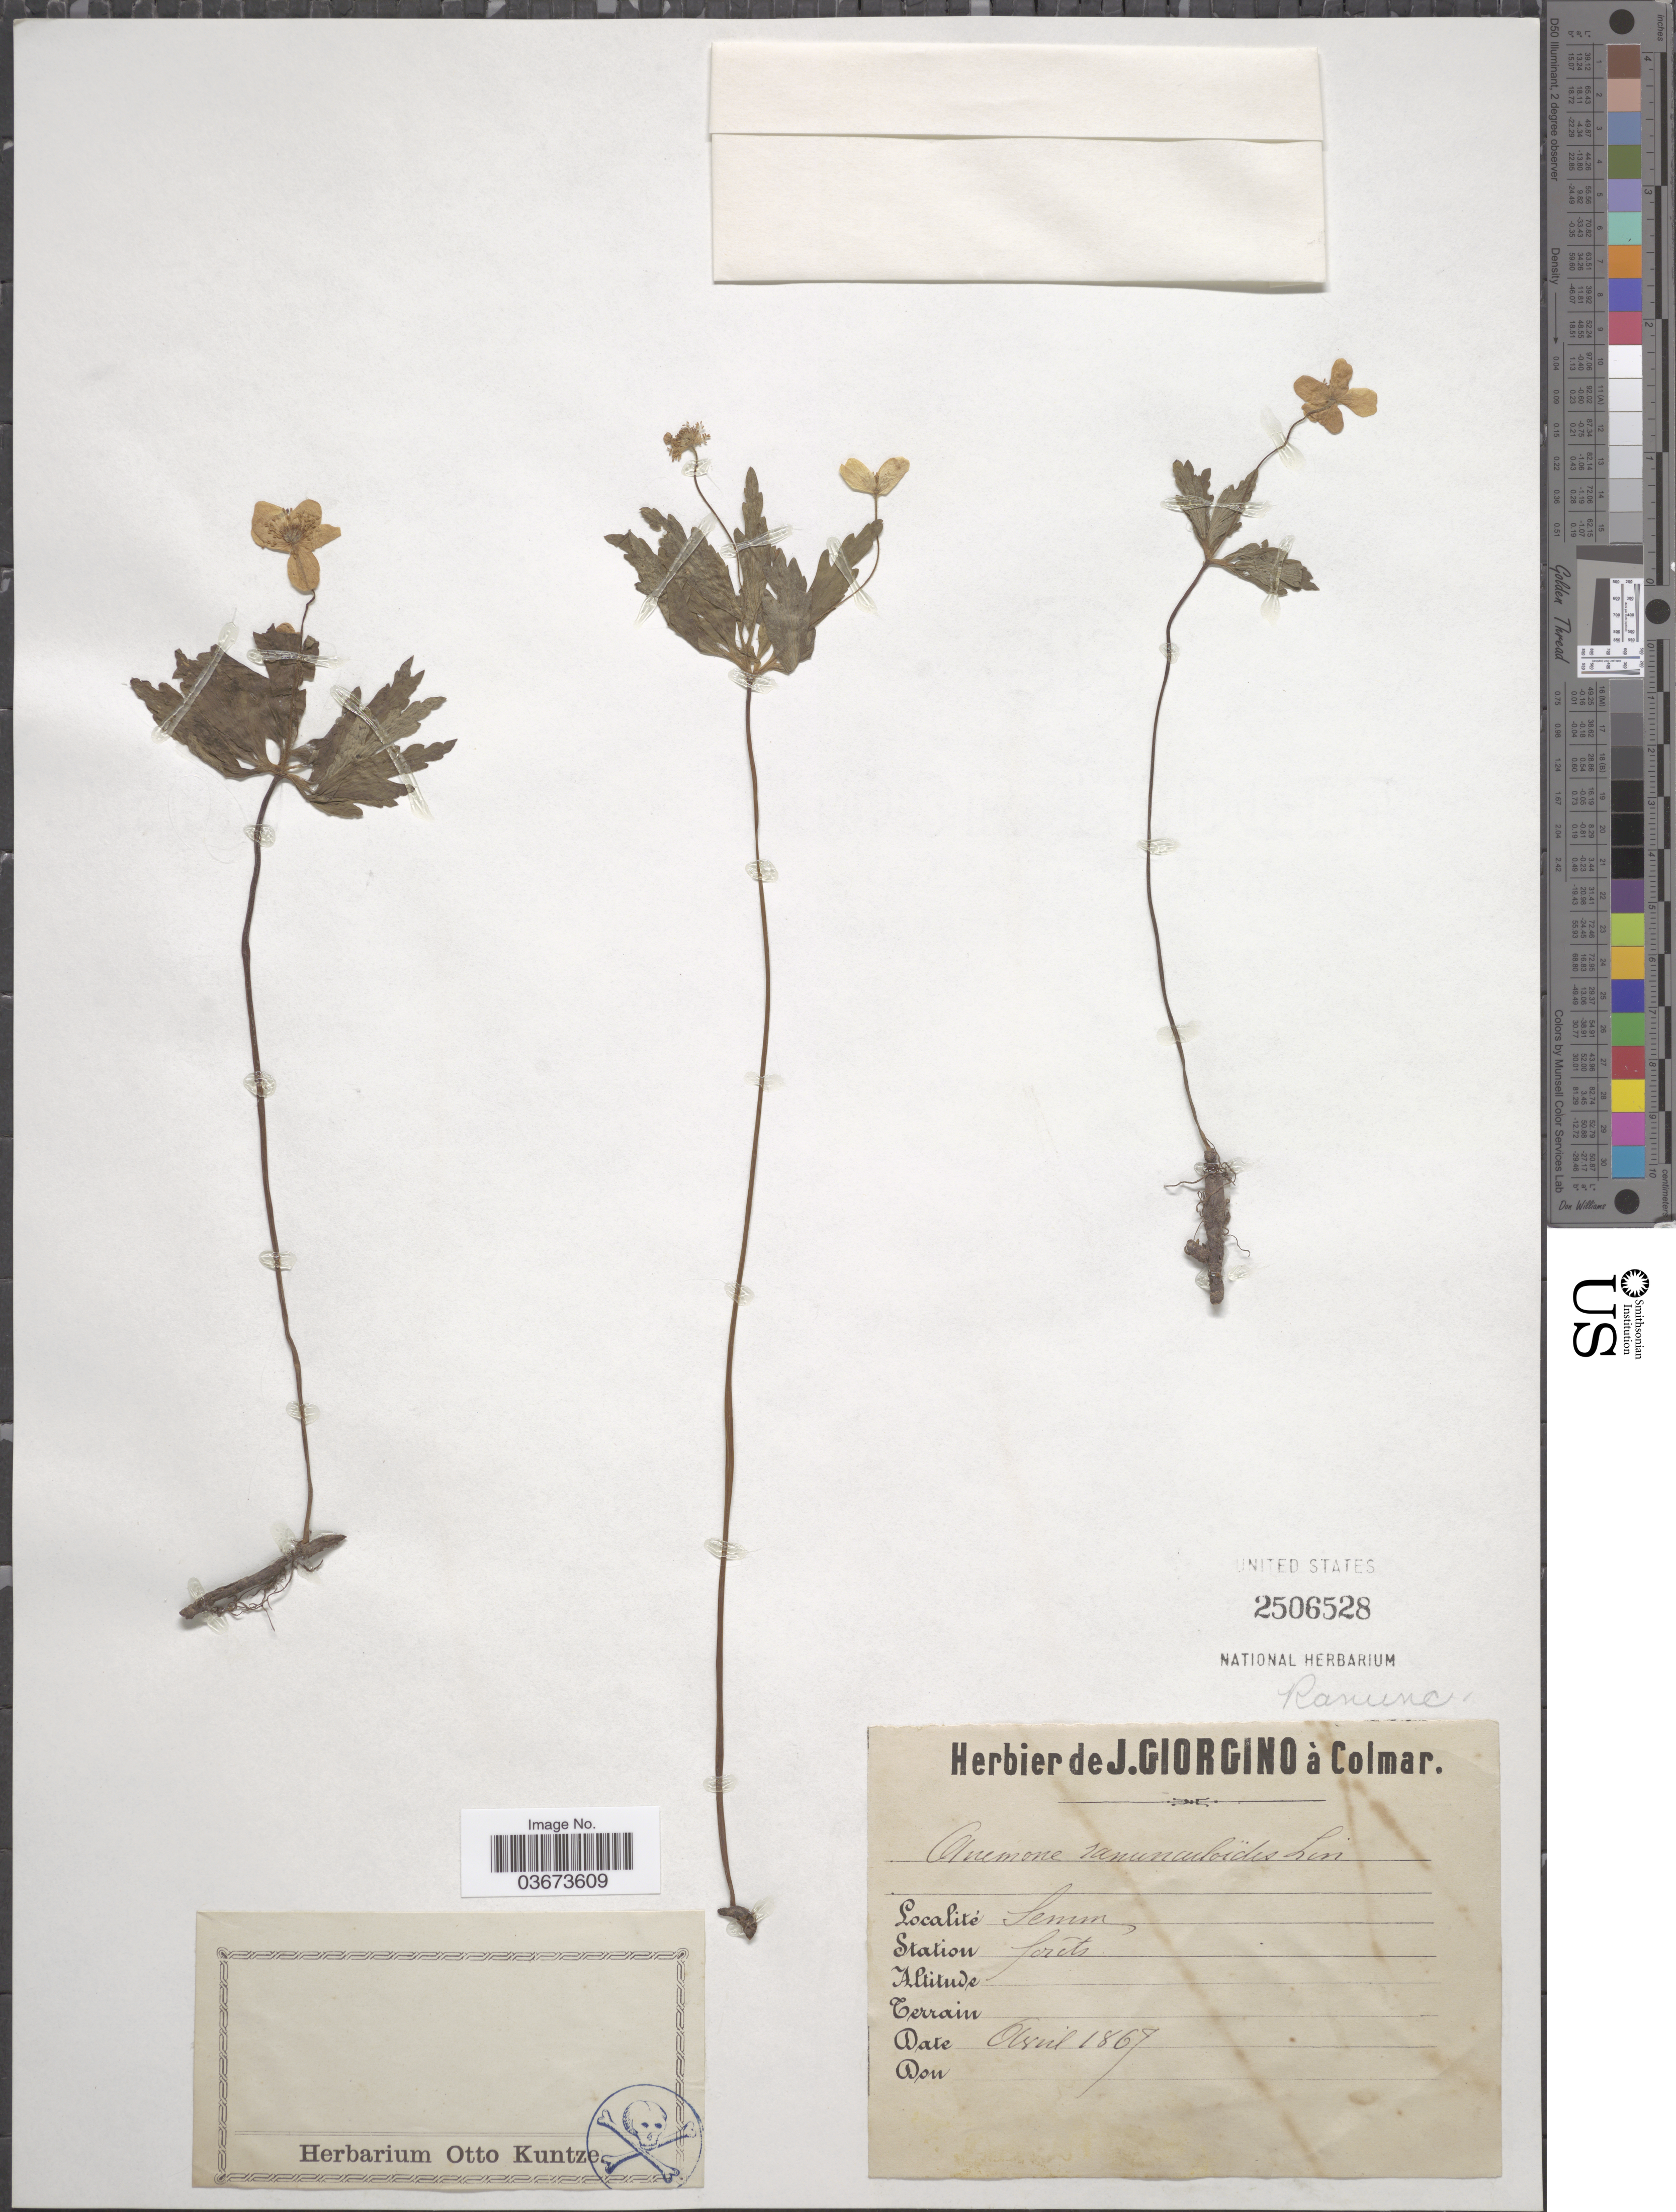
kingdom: Plantae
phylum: Tracheophyta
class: Magnoliopsida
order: Ranunculales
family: Ranunculaceae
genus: Anemone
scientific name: Anemone ranunculoides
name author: L.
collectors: Ex herb. de J. Giorgino à Colmar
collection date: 1867-04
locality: Semm [interpreted].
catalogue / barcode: US 2506528